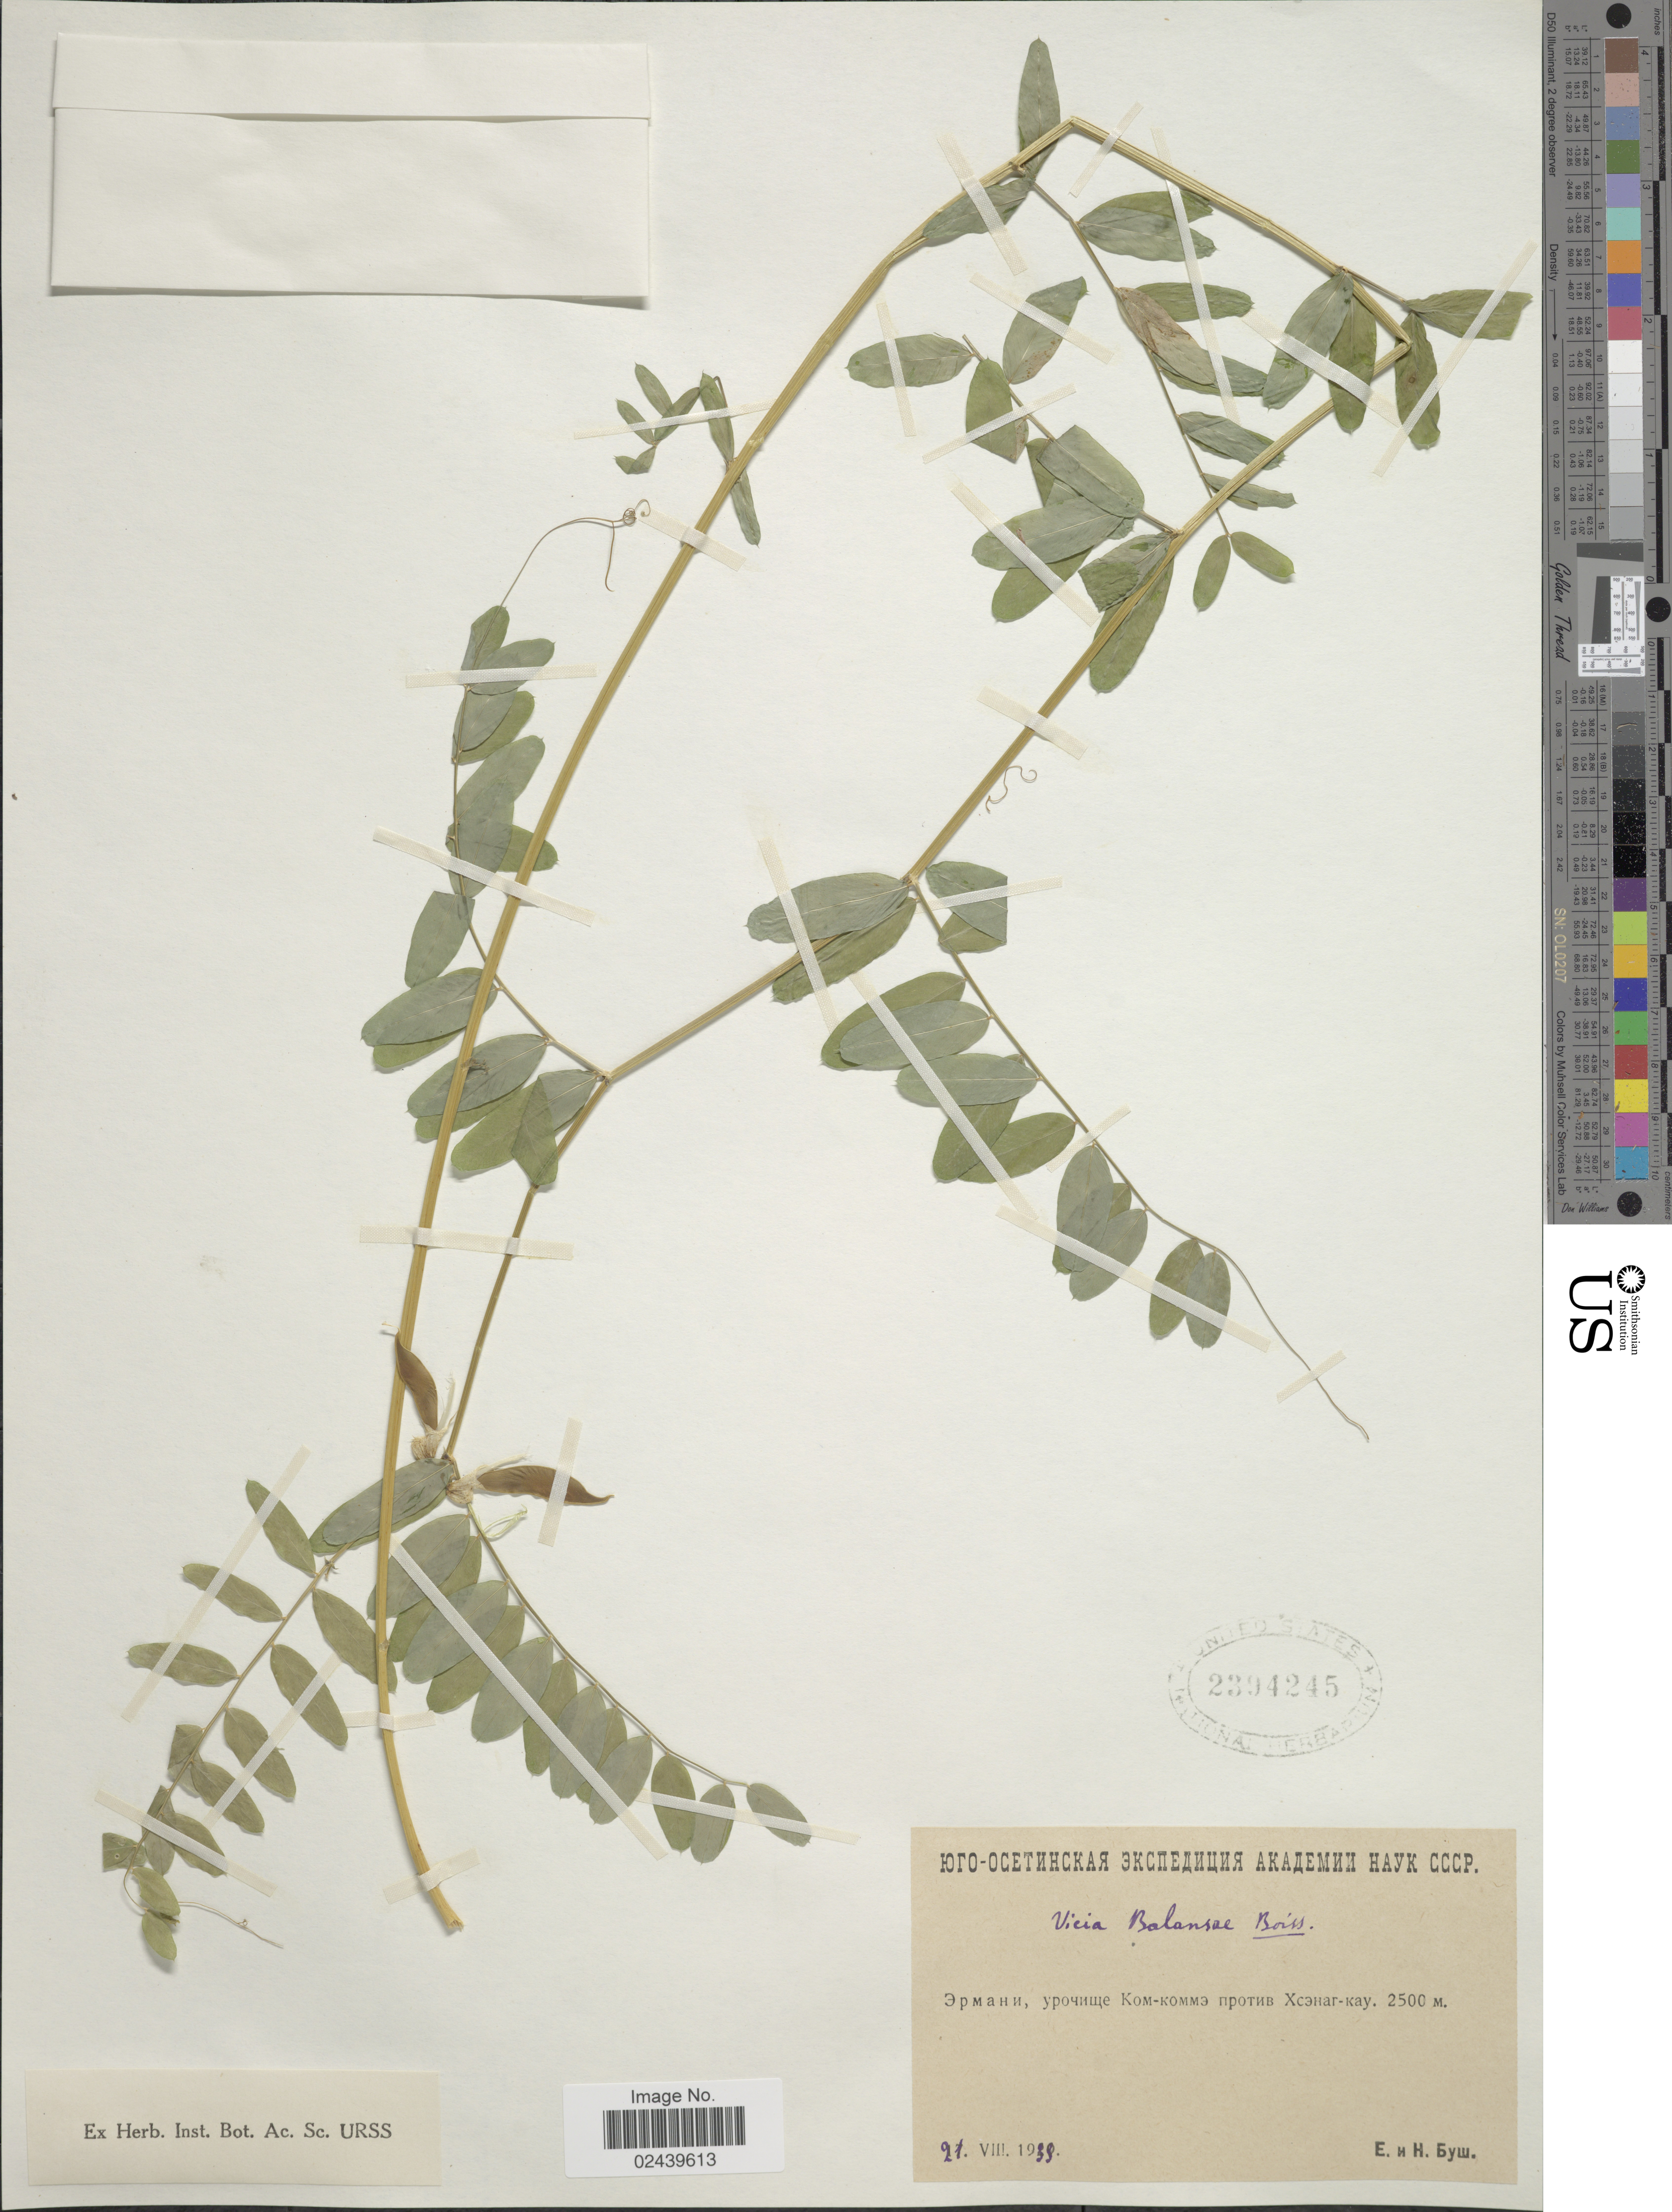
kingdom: Plantae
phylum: Tracheophyta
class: Magnoliopsida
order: Fabales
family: Fabaceae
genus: Vicia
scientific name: Vicia balansae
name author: Boiss.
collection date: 1935-08-21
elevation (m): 2500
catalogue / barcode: US 2394245